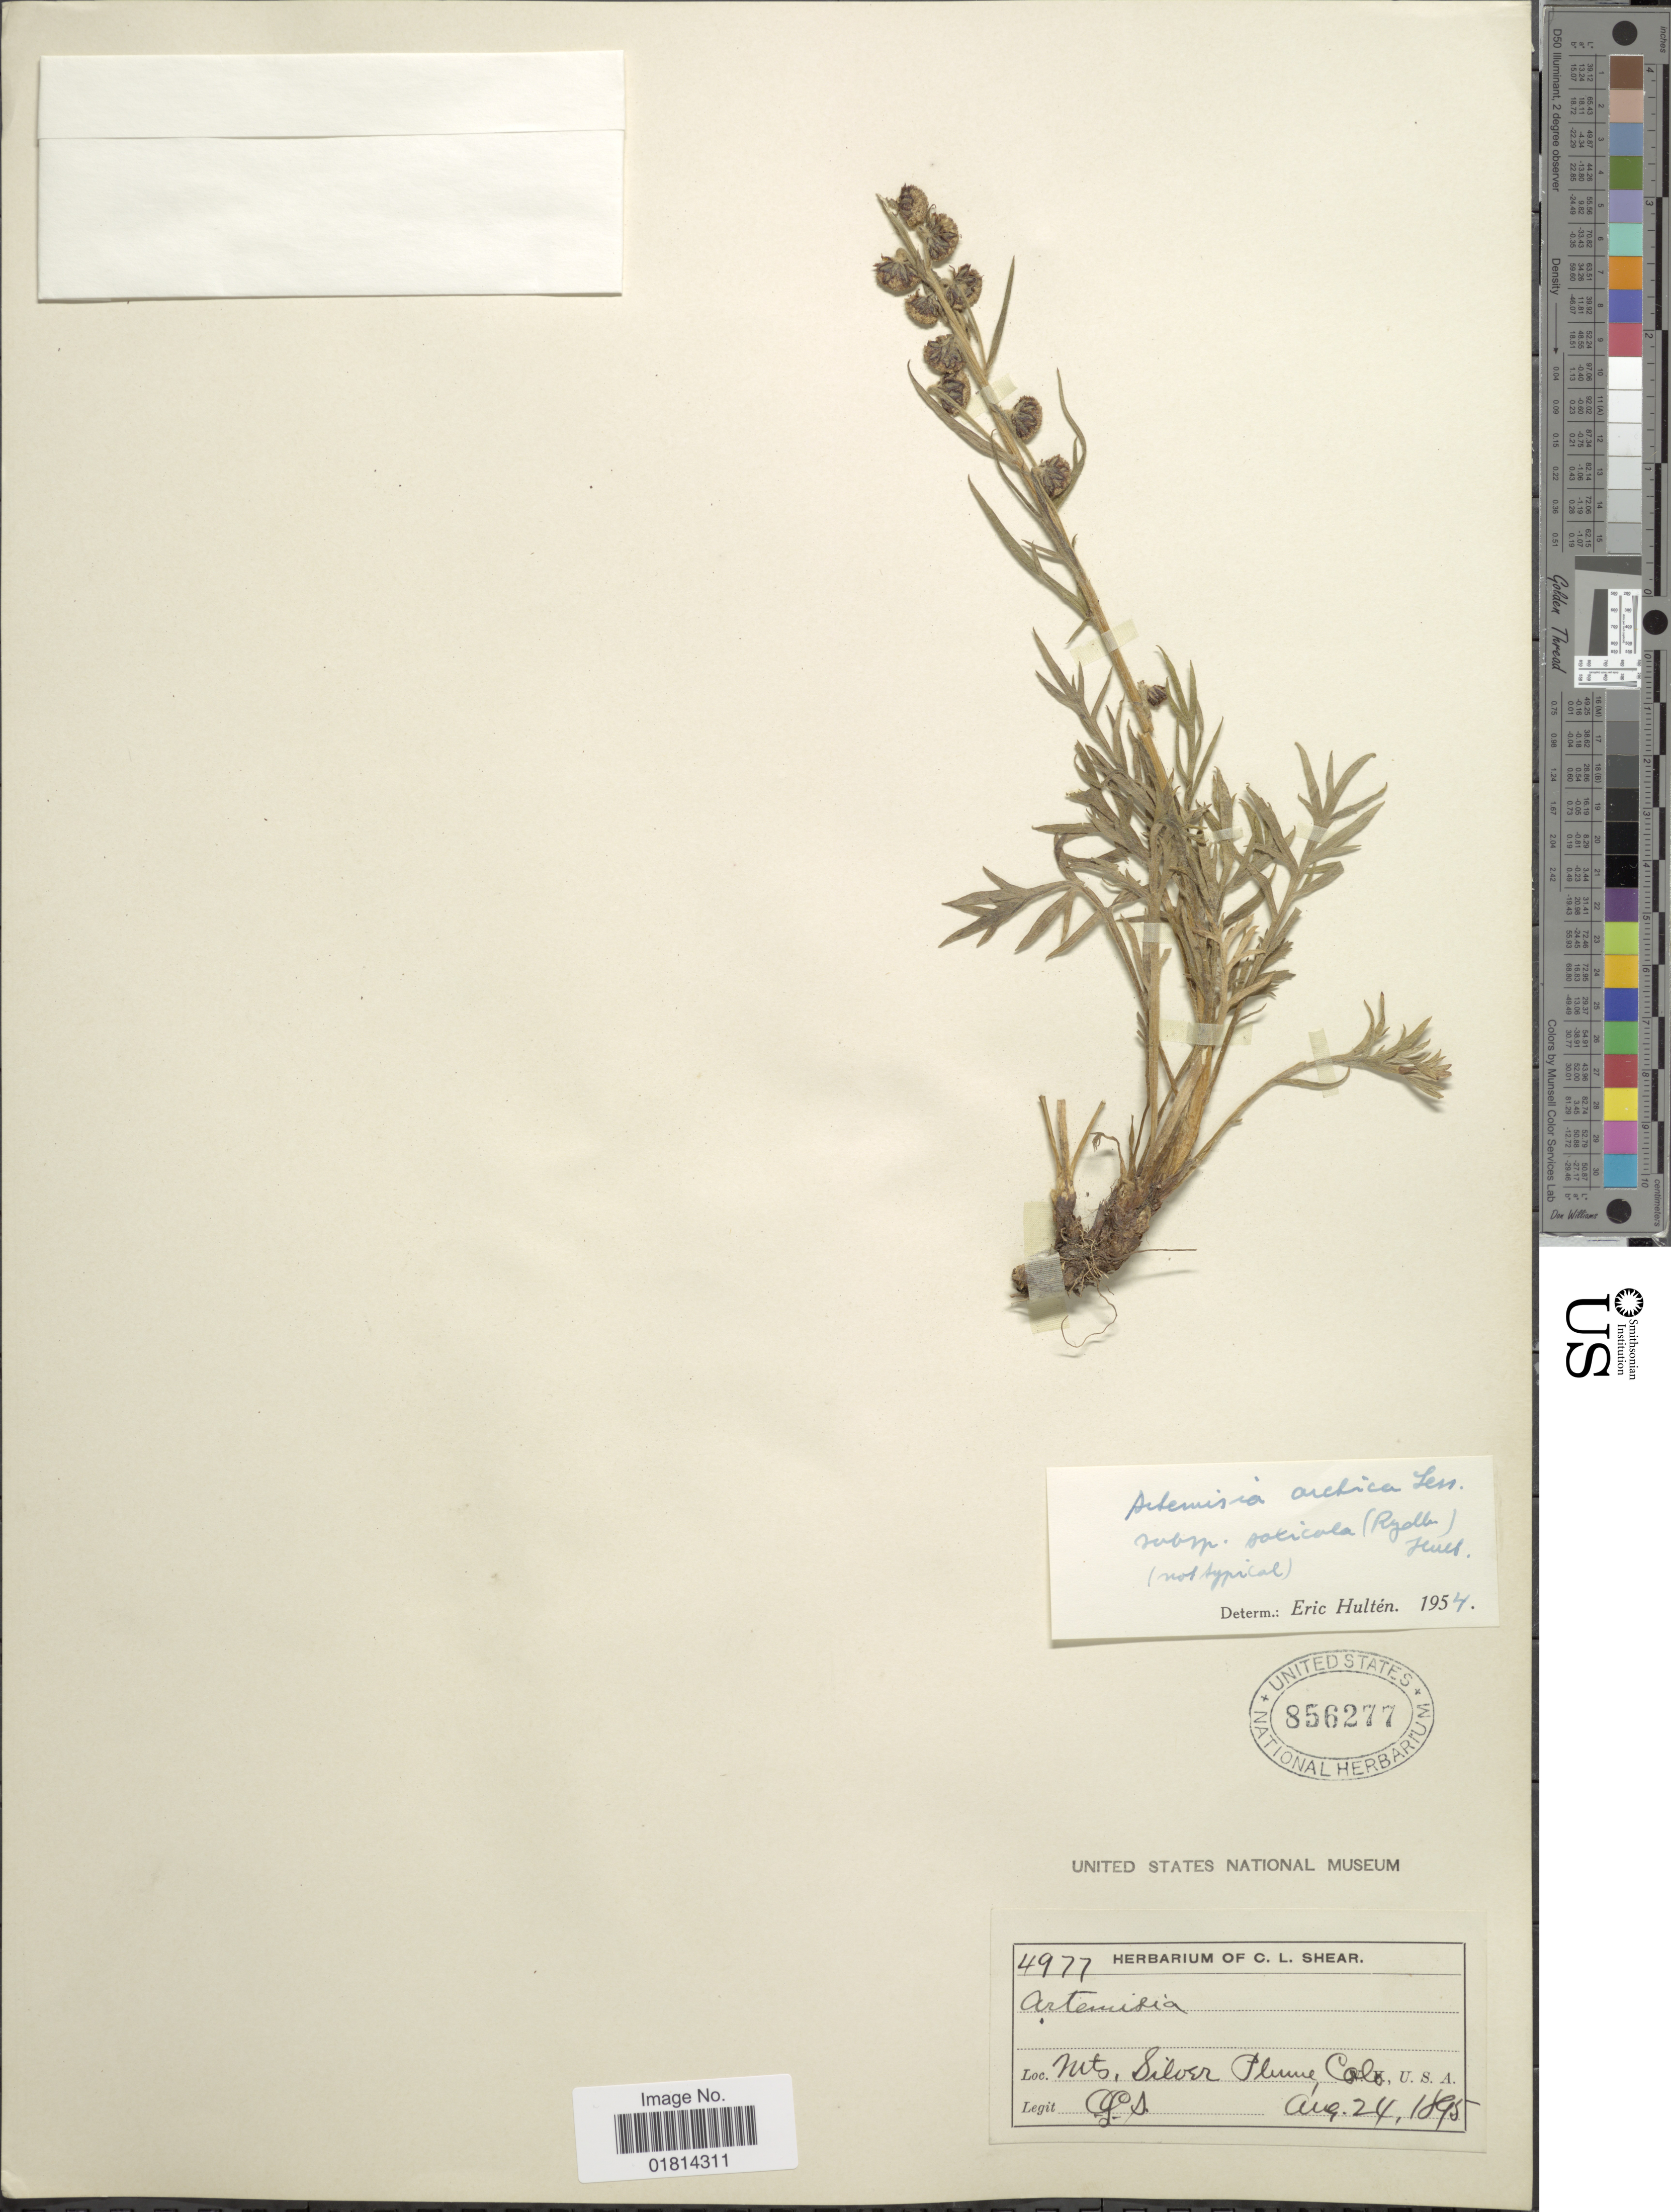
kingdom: Plantae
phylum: Tracheophyta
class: Magnoliopsida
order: Asterales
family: Asteraceae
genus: Artemisia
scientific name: Artemisia arctica subsp. saxicola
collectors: C. L. Shear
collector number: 4977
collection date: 1895-08-24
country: United States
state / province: Colorado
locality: Mts. Silver Plume,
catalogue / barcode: US 856277